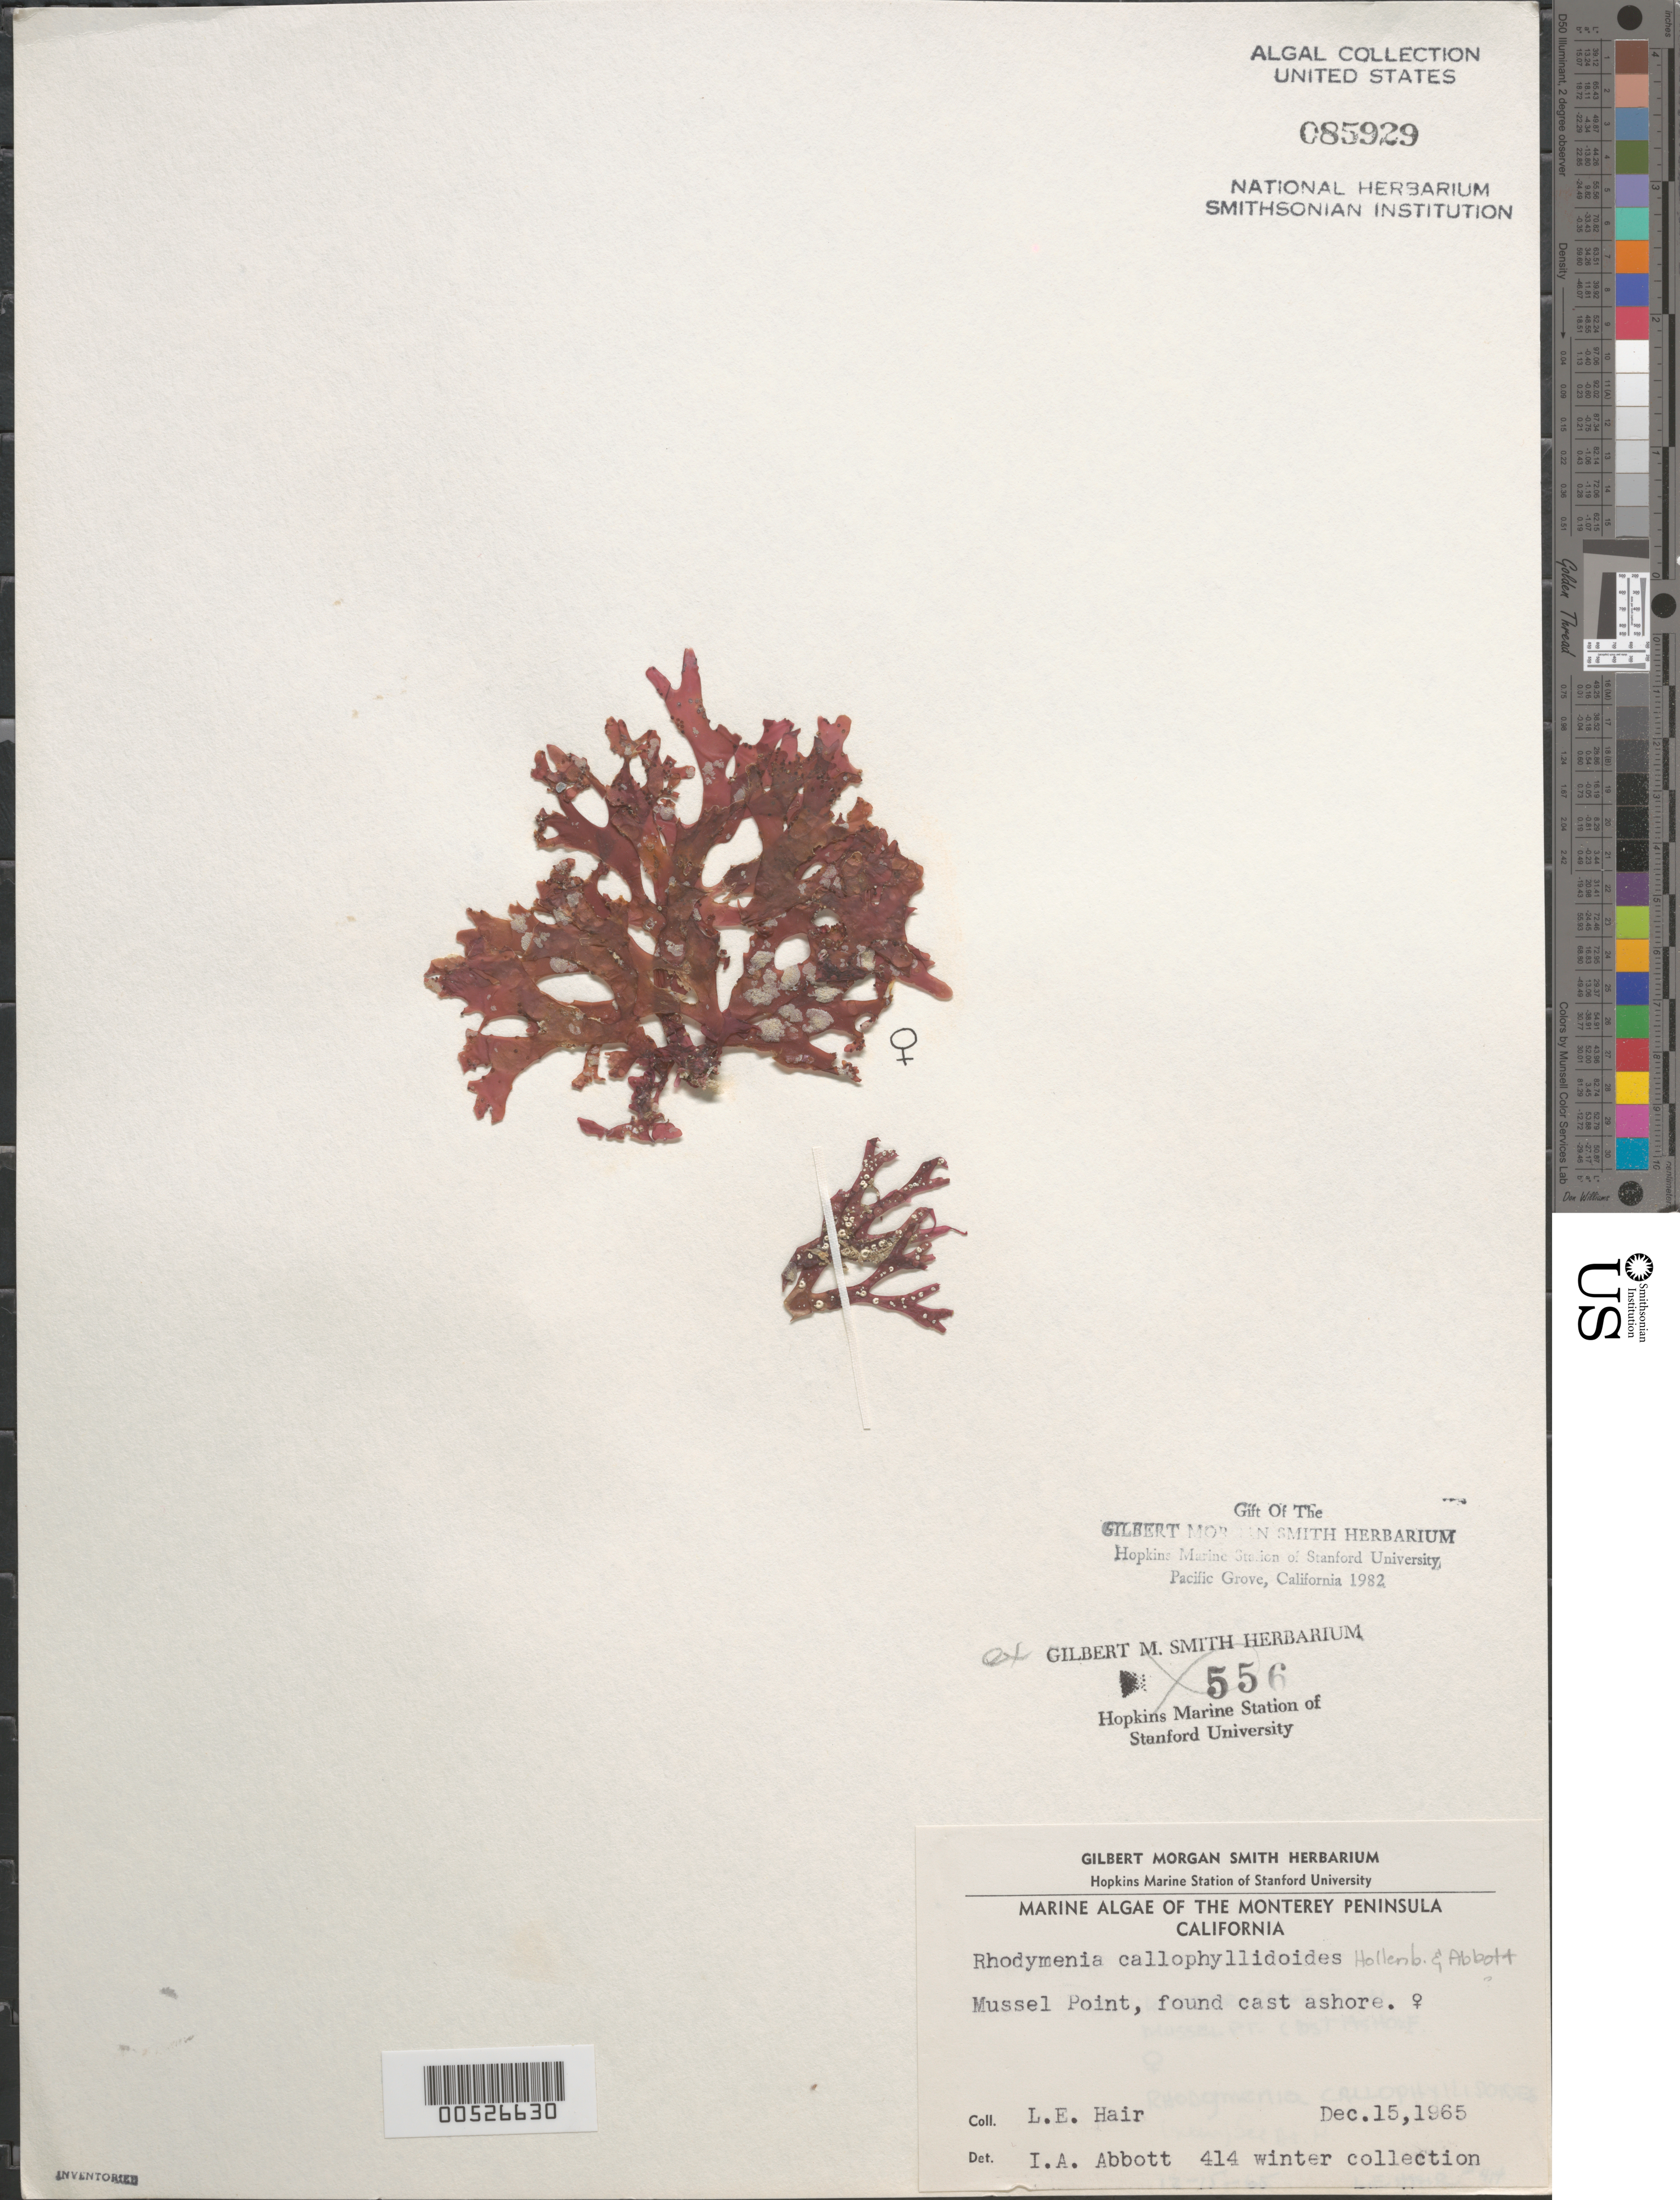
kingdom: Plantae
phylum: Rhodophyta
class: Florideophyceae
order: Rhodymeniales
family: Rhodymeniaceae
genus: Rhodymenia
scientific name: Rhodymenia callophyllidoides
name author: Hollenb. & I.A. Abbott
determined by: Abbott, Isabella A.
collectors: L. Hair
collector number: Leh 414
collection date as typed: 15 Dec 1965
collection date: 1965-12-15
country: United States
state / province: California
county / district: Monterey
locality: Mussel Point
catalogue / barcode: US 85929